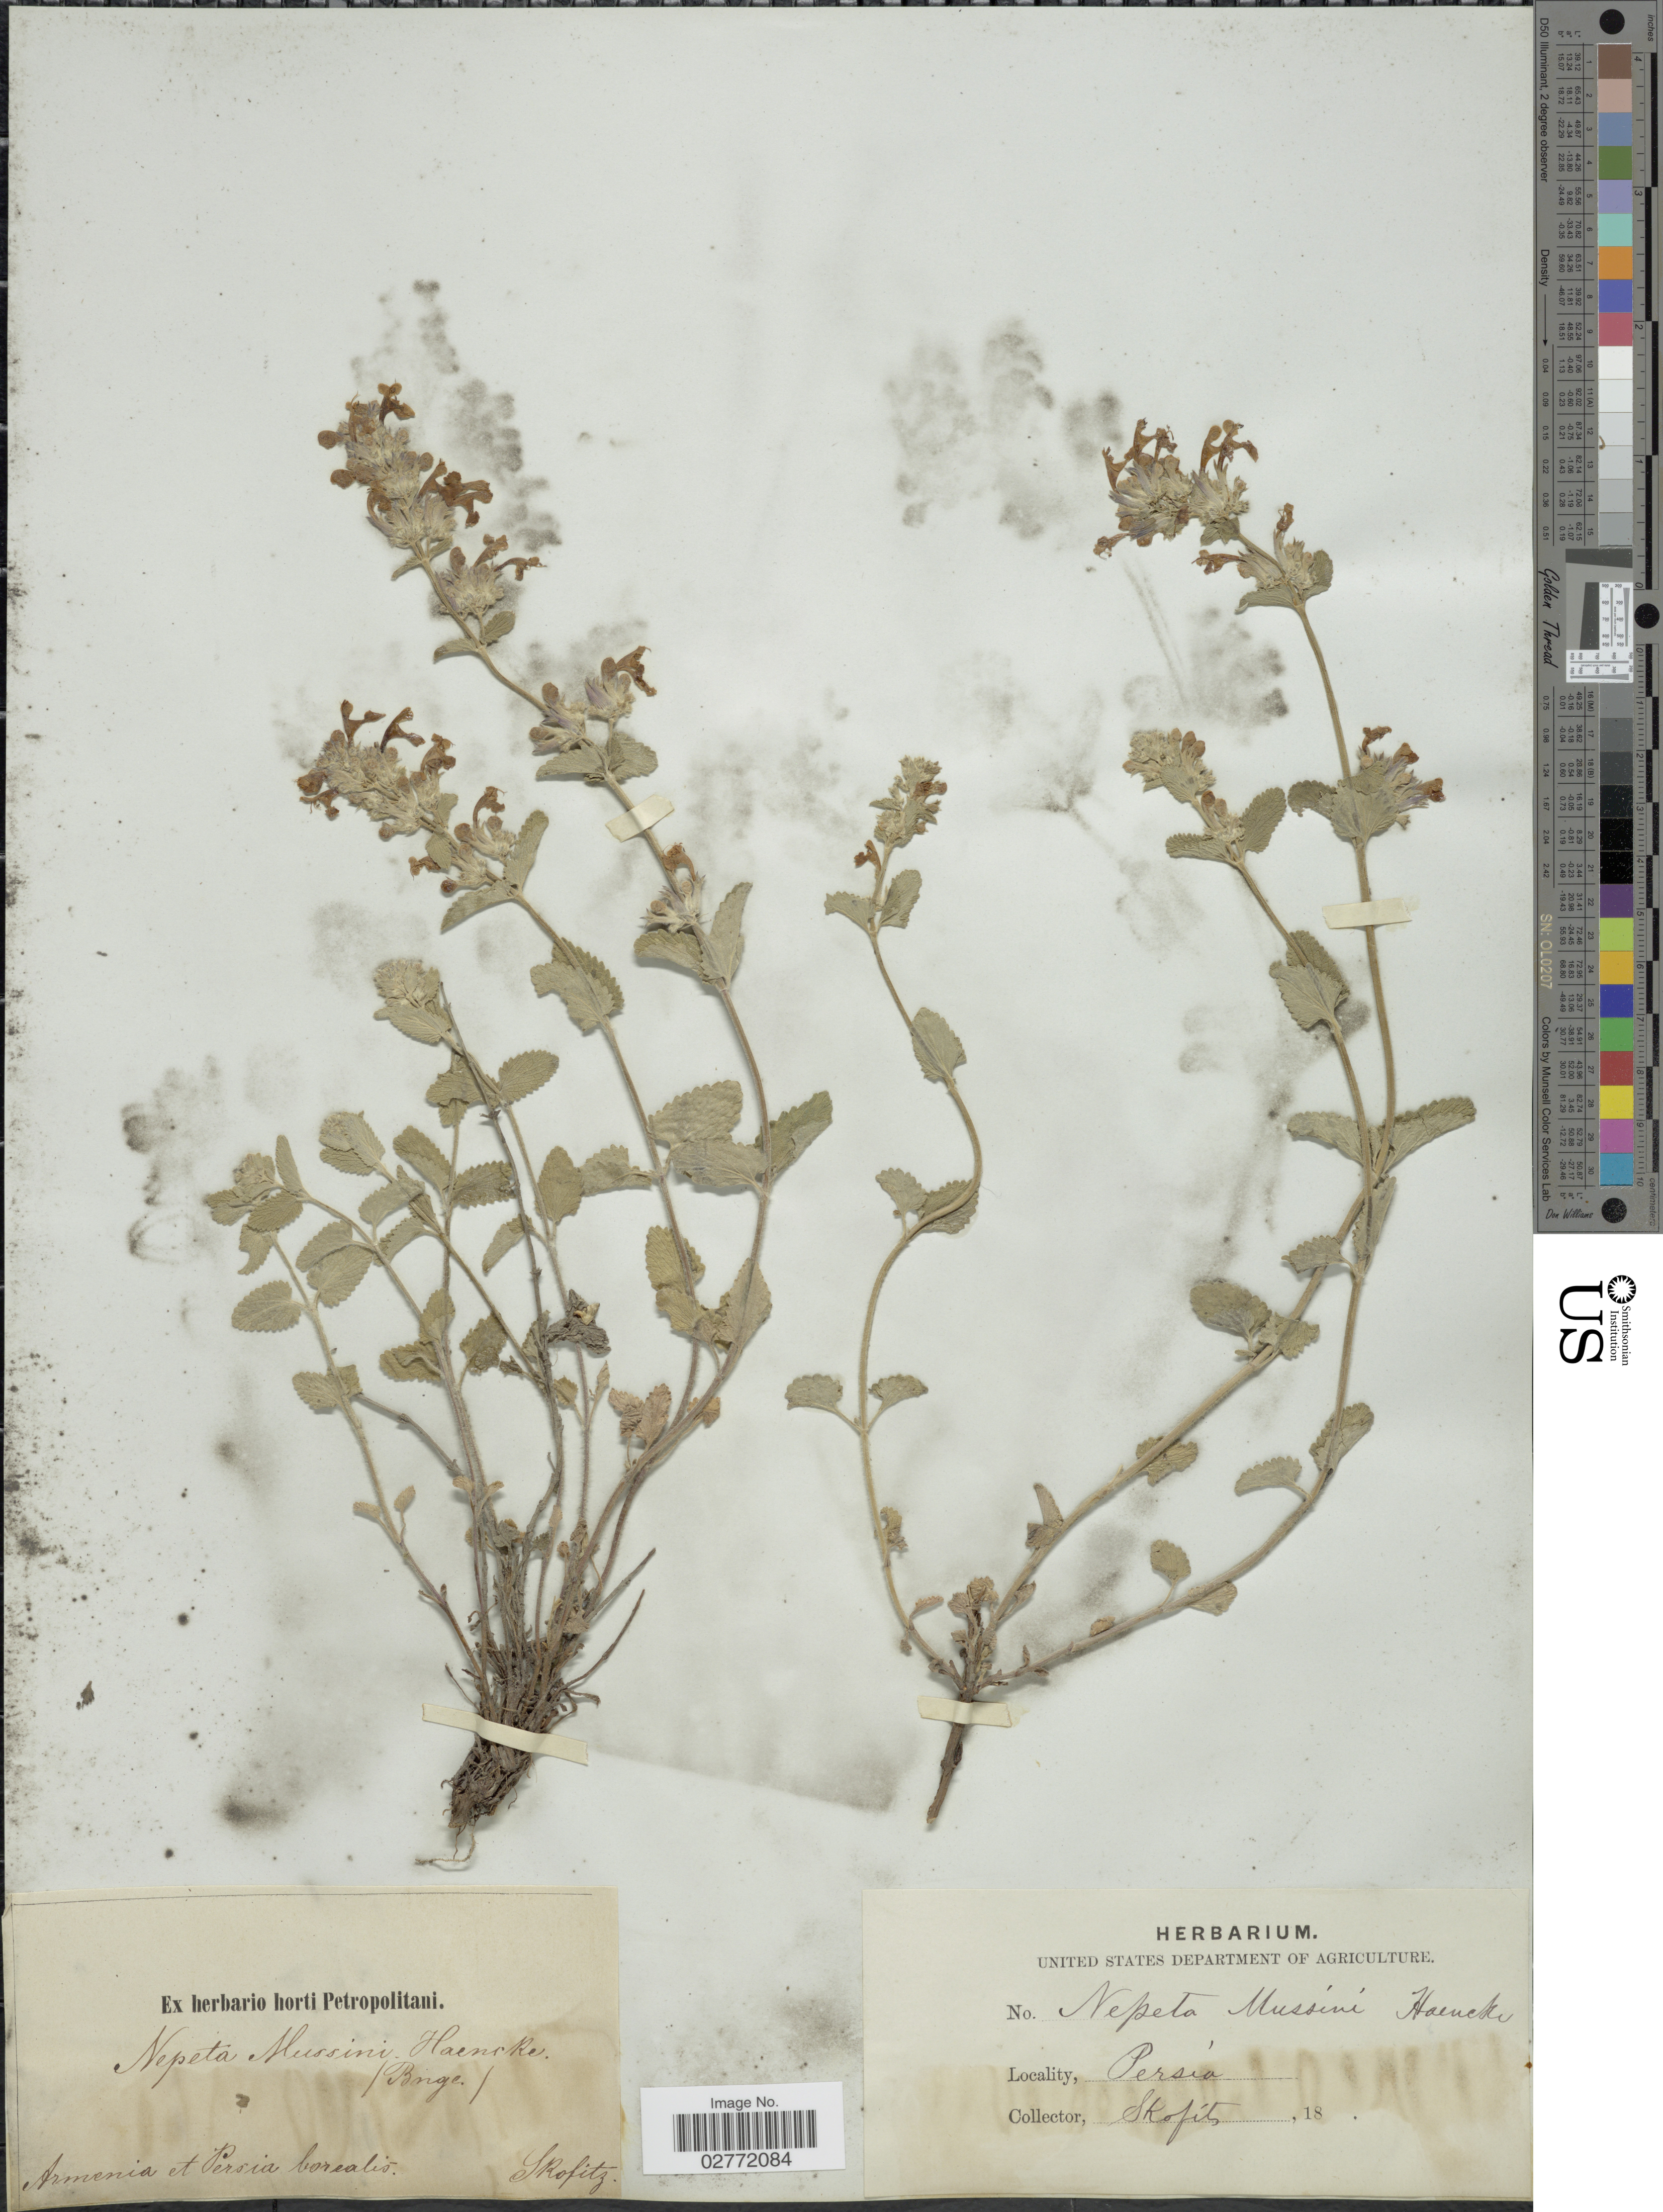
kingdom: Plantae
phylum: Tracheophyta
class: Magnoliopsida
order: Lamiales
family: Lamiaceae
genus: Nepeta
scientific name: Nepeta mussinii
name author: Spreng. ex Henckel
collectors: Skofitz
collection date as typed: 18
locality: Armenia et Persia borealis.